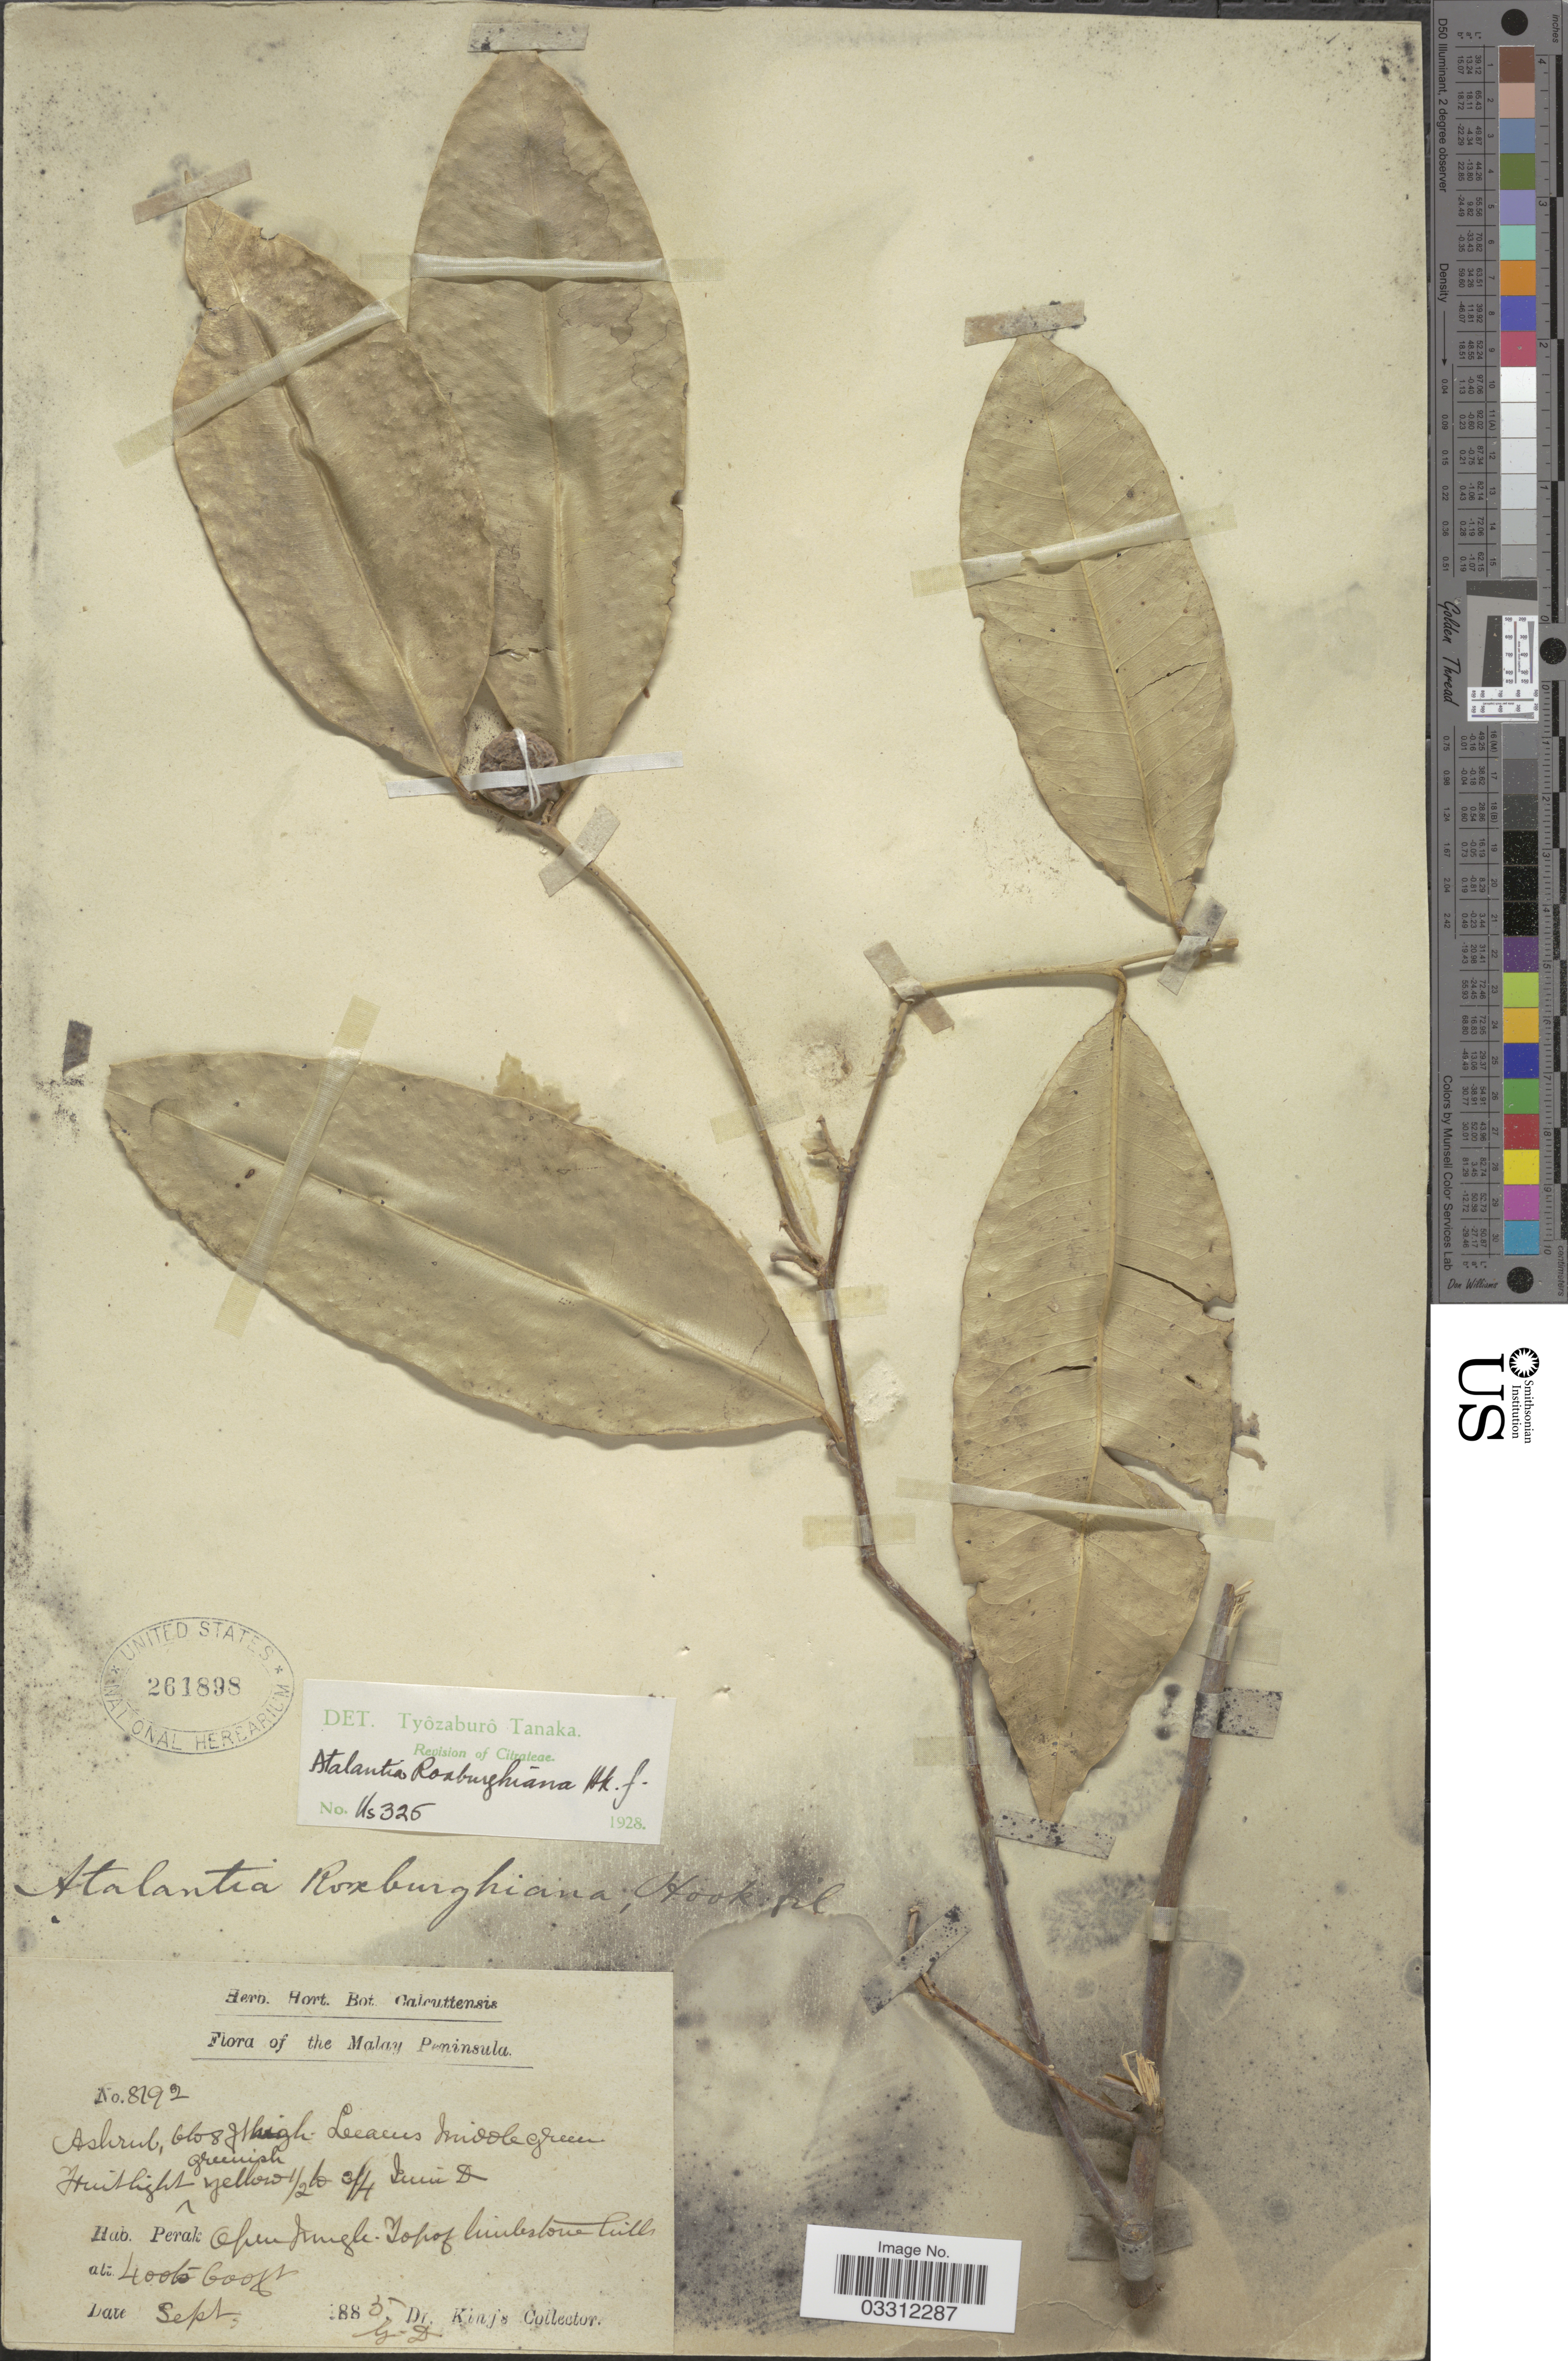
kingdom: Plantae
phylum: Tracheophyta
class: Magnoliopsida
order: Sapindales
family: Rutaceae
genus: Atalantia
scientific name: Atalantia roxburghii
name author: Oliv.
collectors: Dr. King's collector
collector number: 8192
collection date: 1885-09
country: Malaysia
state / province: Perak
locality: Malay Peninsula.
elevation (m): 122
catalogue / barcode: US 261898